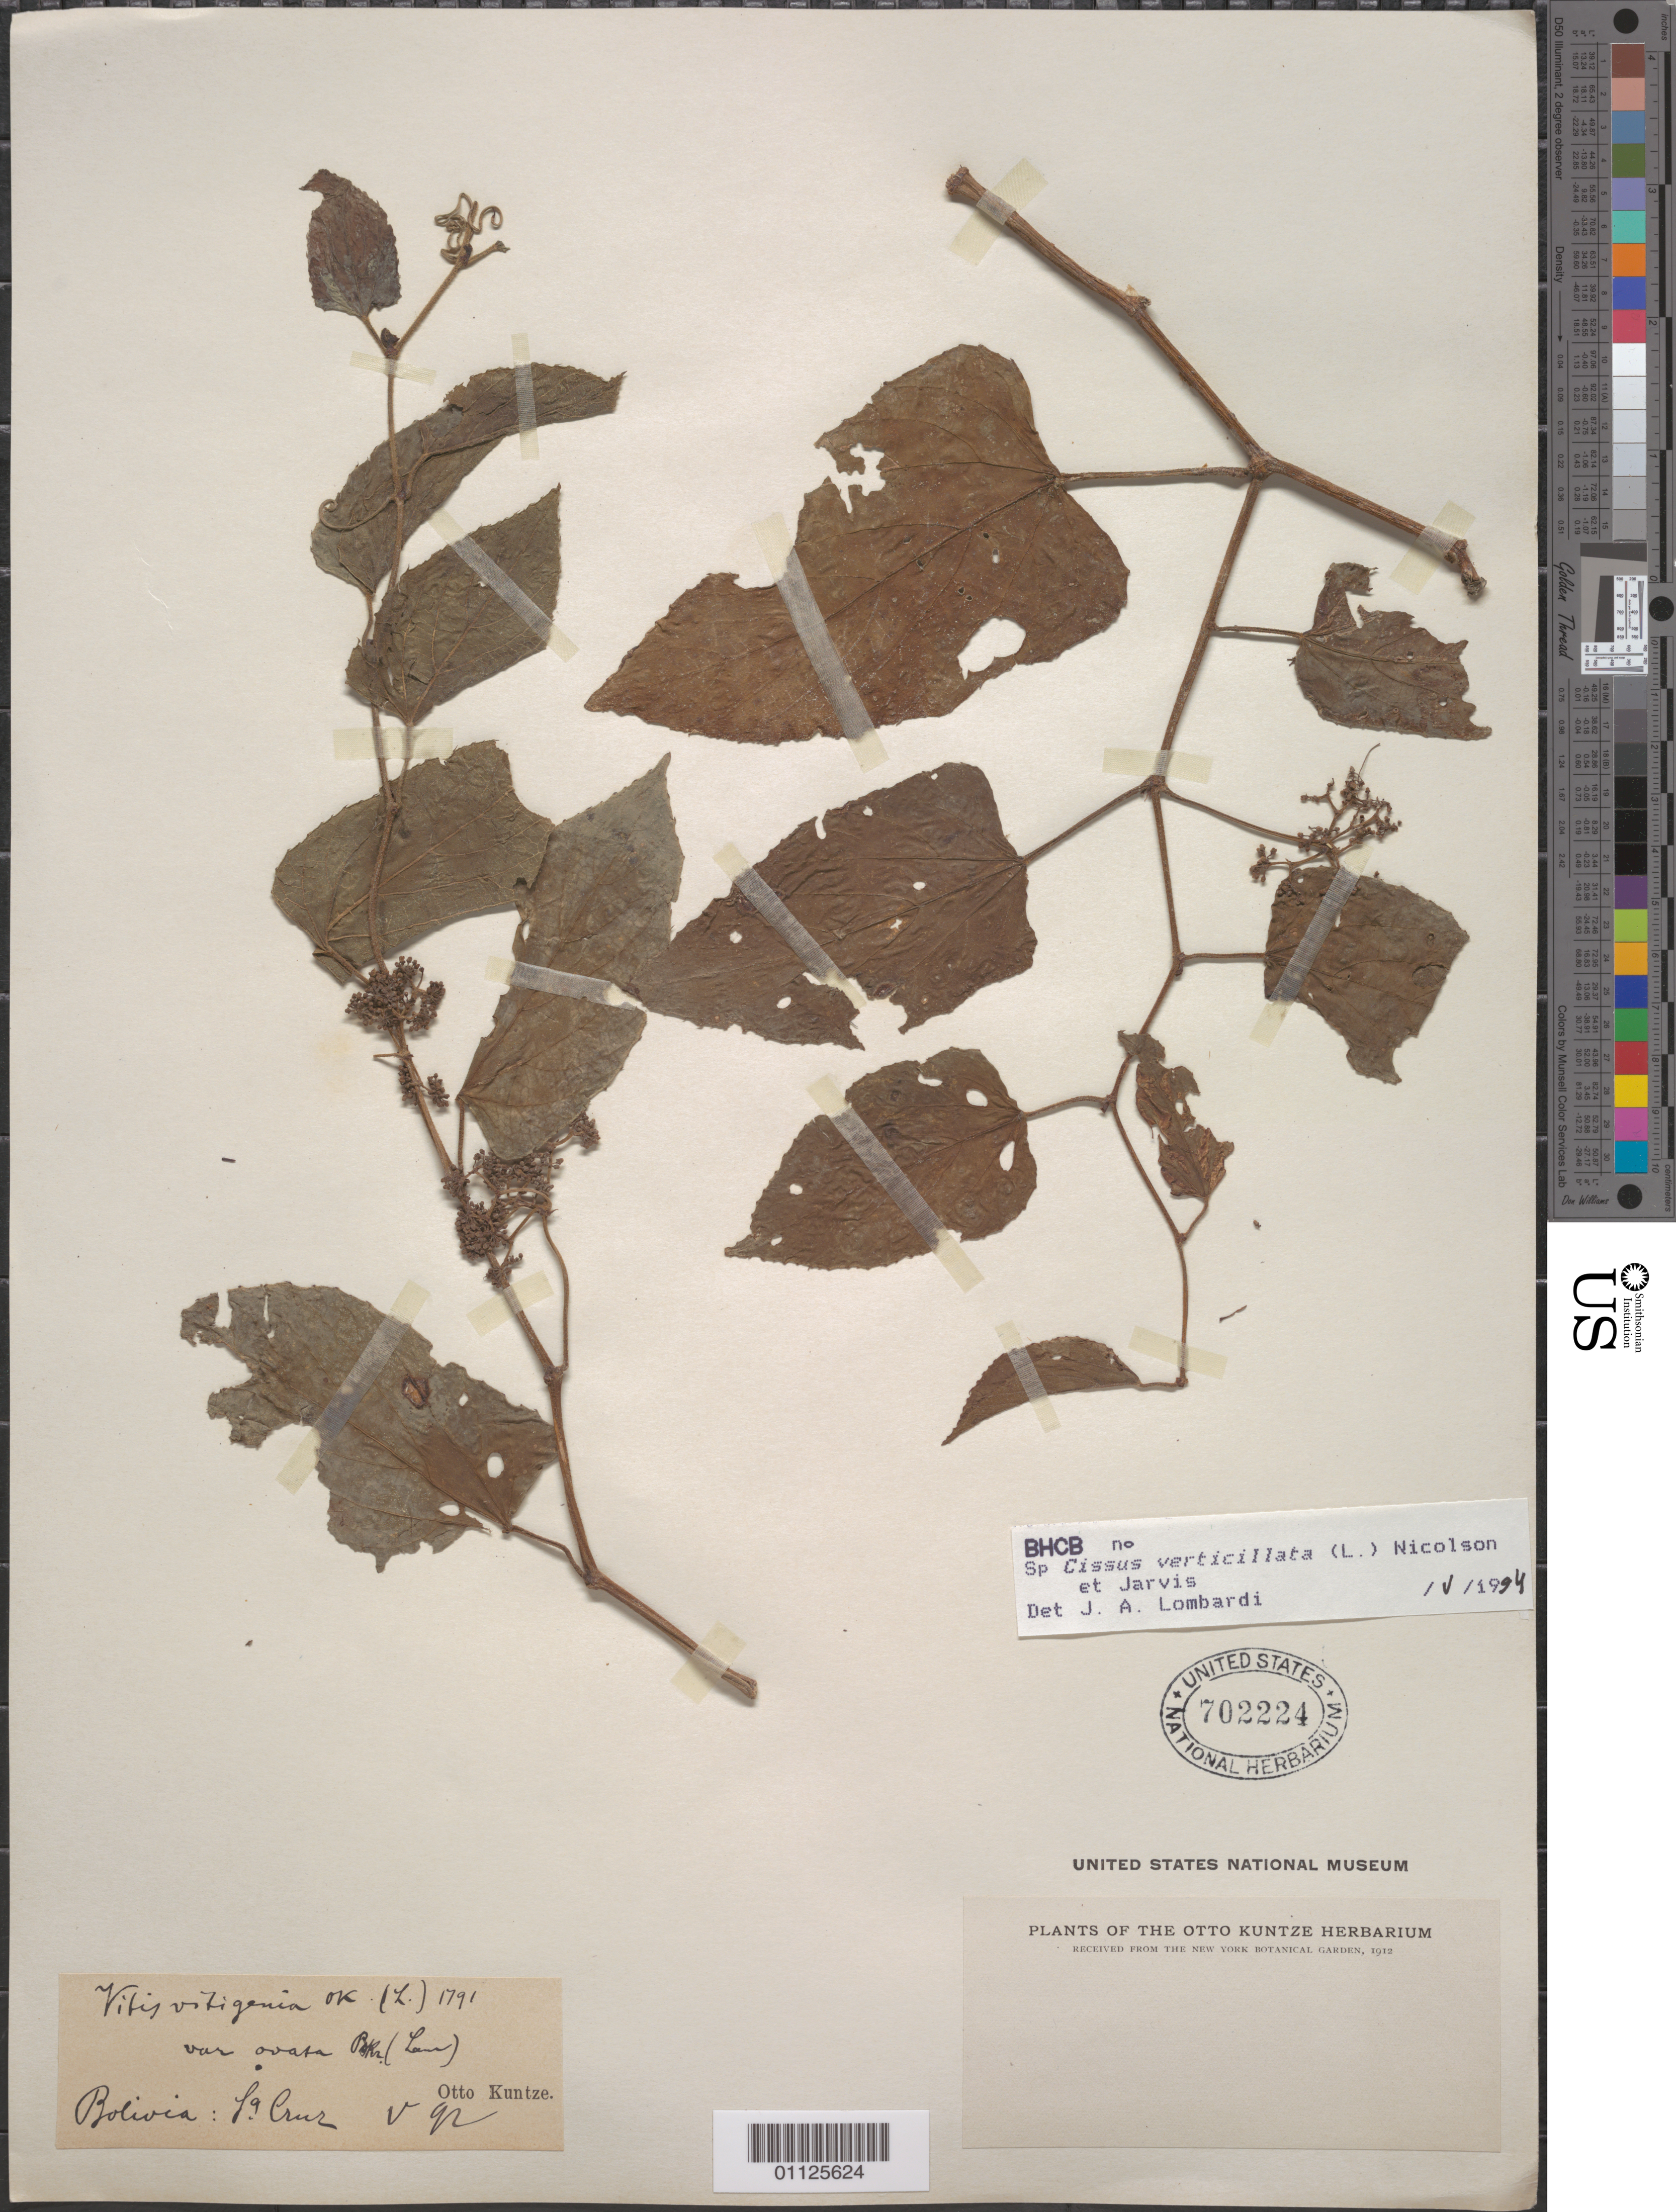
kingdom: Plantae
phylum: Tracheophyta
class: Magnoliopsida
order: Vitales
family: Vitaceae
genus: Cissus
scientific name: Cissus verticillata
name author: (L.) Nicolson & C.E. Jarvis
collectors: ex Herb. O. Kuntze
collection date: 1892-05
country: Bolivia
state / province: Santa Cruz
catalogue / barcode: US 702224